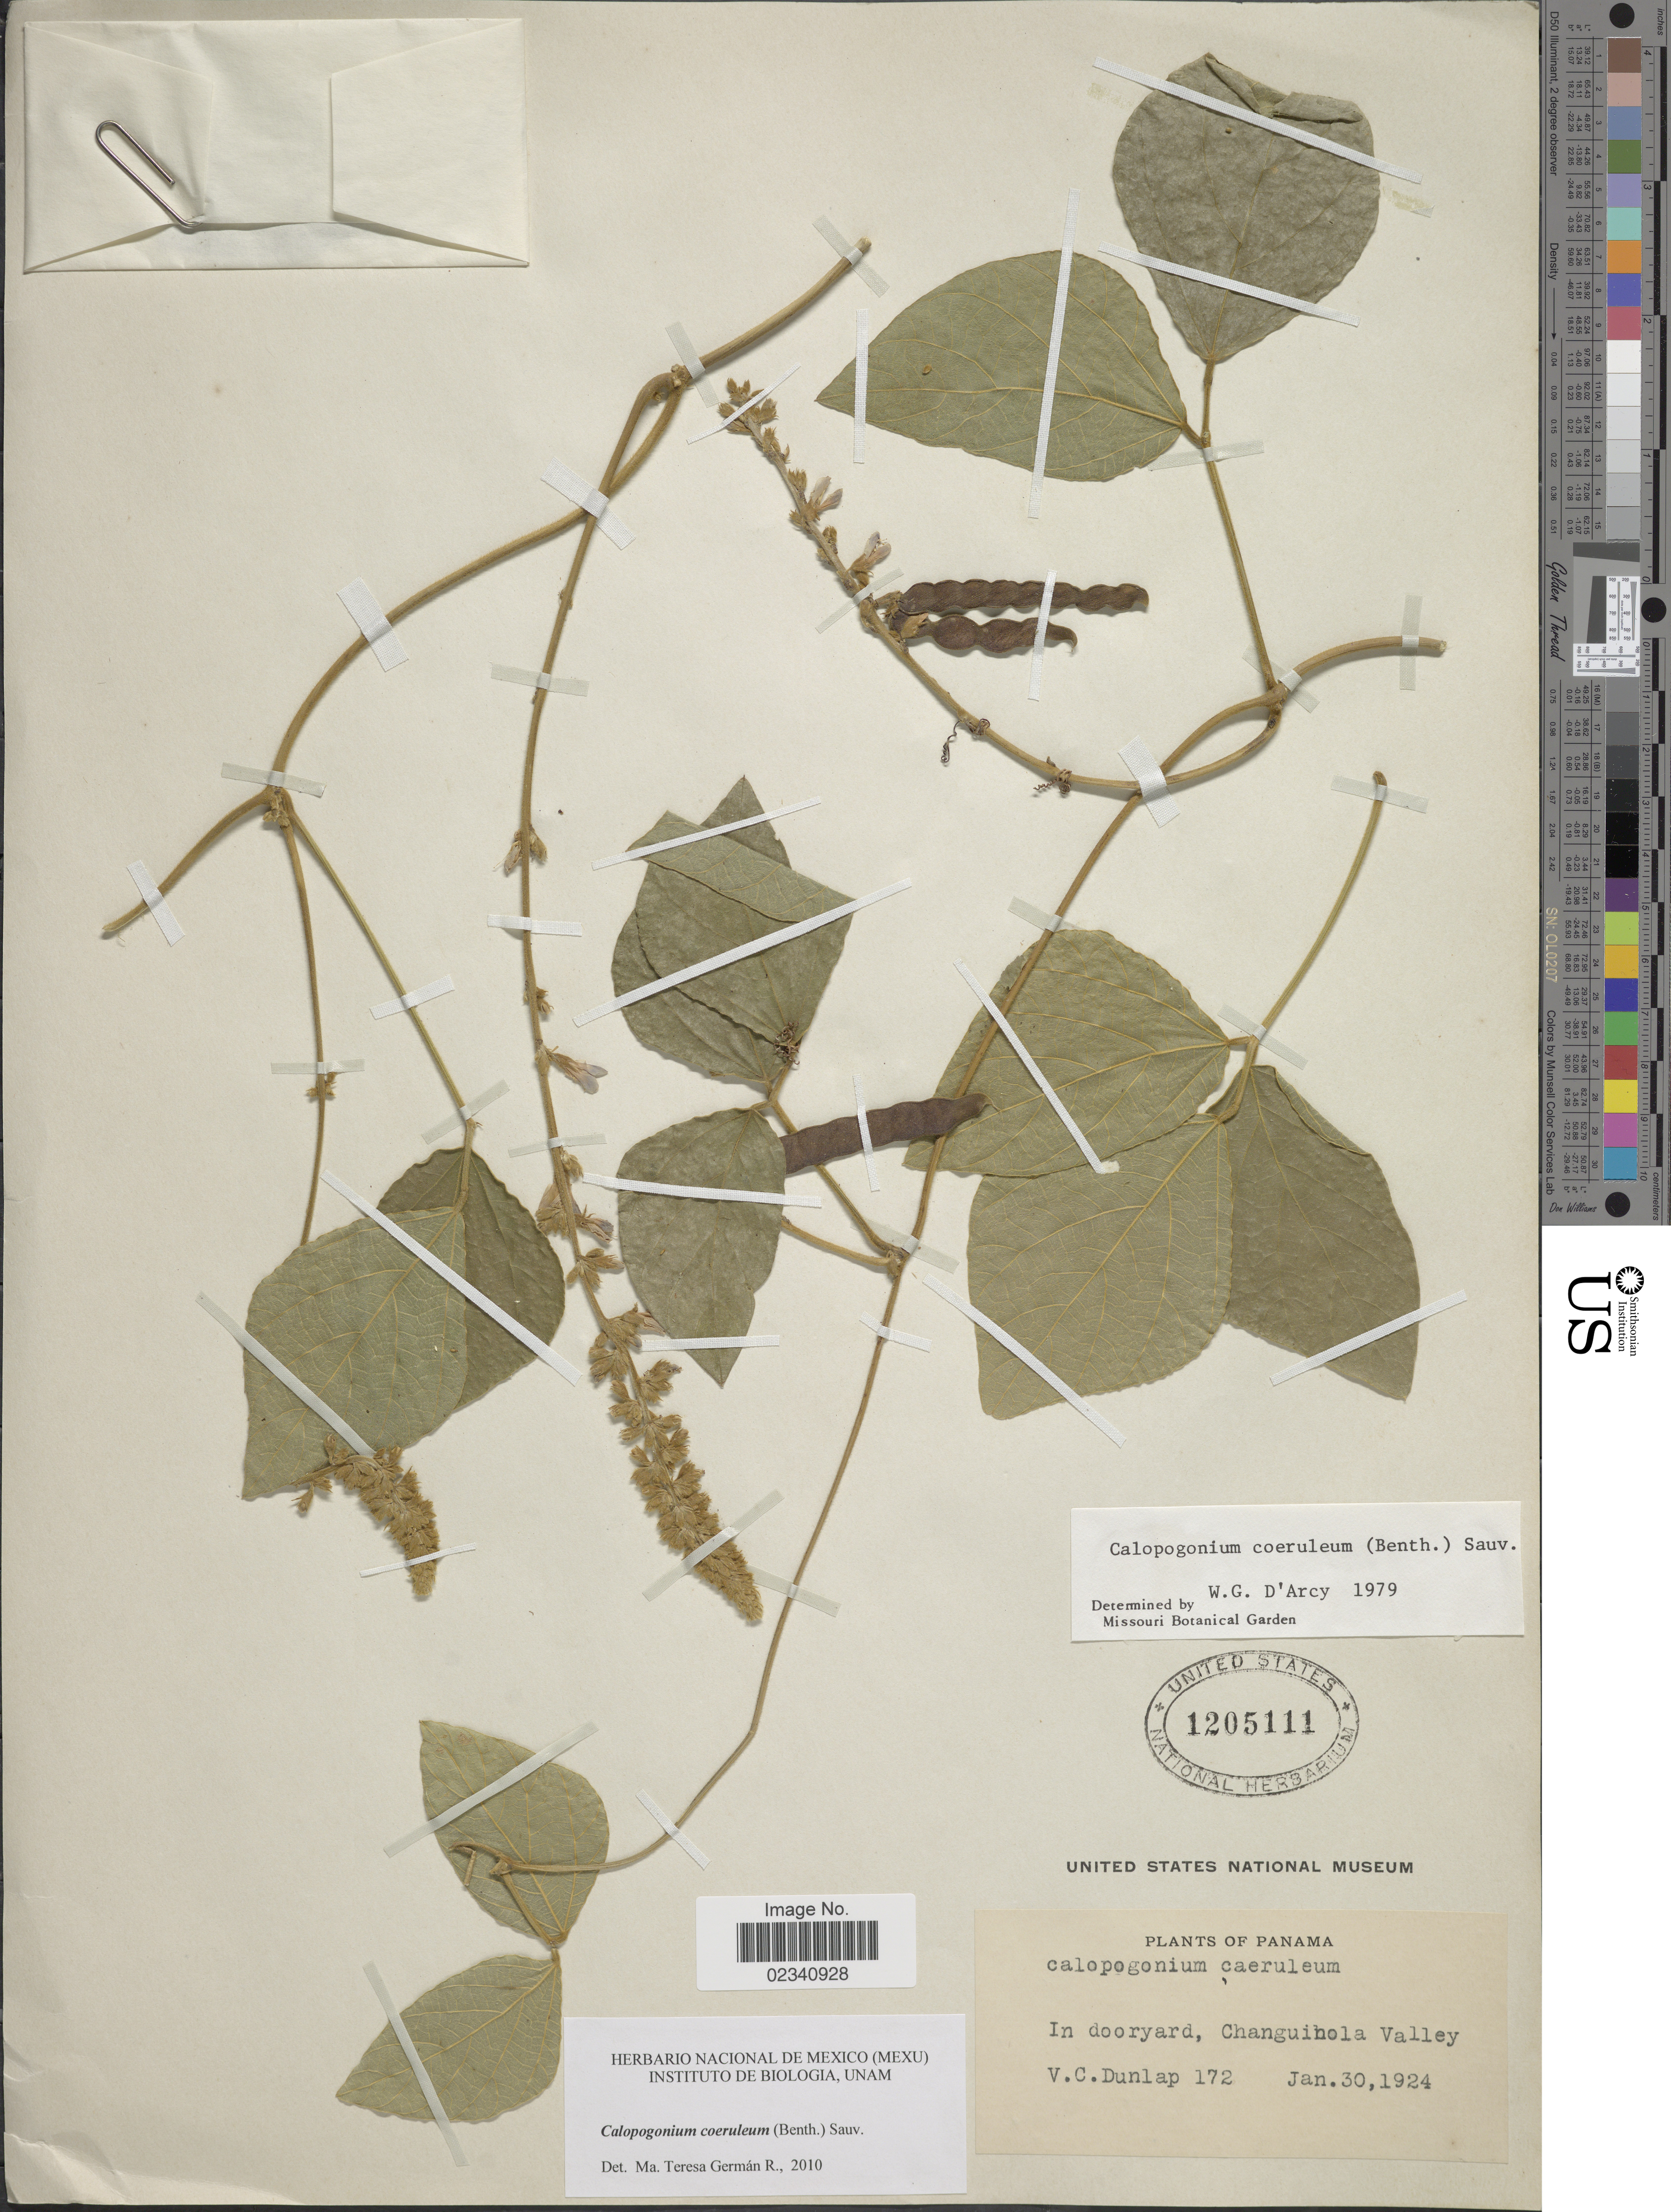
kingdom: Plantae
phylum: Tracheophyta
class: Magnoliopsida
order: Fabales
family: Fabaceae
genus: Calopogonium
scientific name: Calopogonium caeruleum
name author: (Benth.) C. Wright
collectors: V. C. Dunlap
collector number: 172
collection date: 1924-01-30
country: Panama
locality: Panama, In dooryard, Changguihola Valley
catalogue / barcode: US 1205111